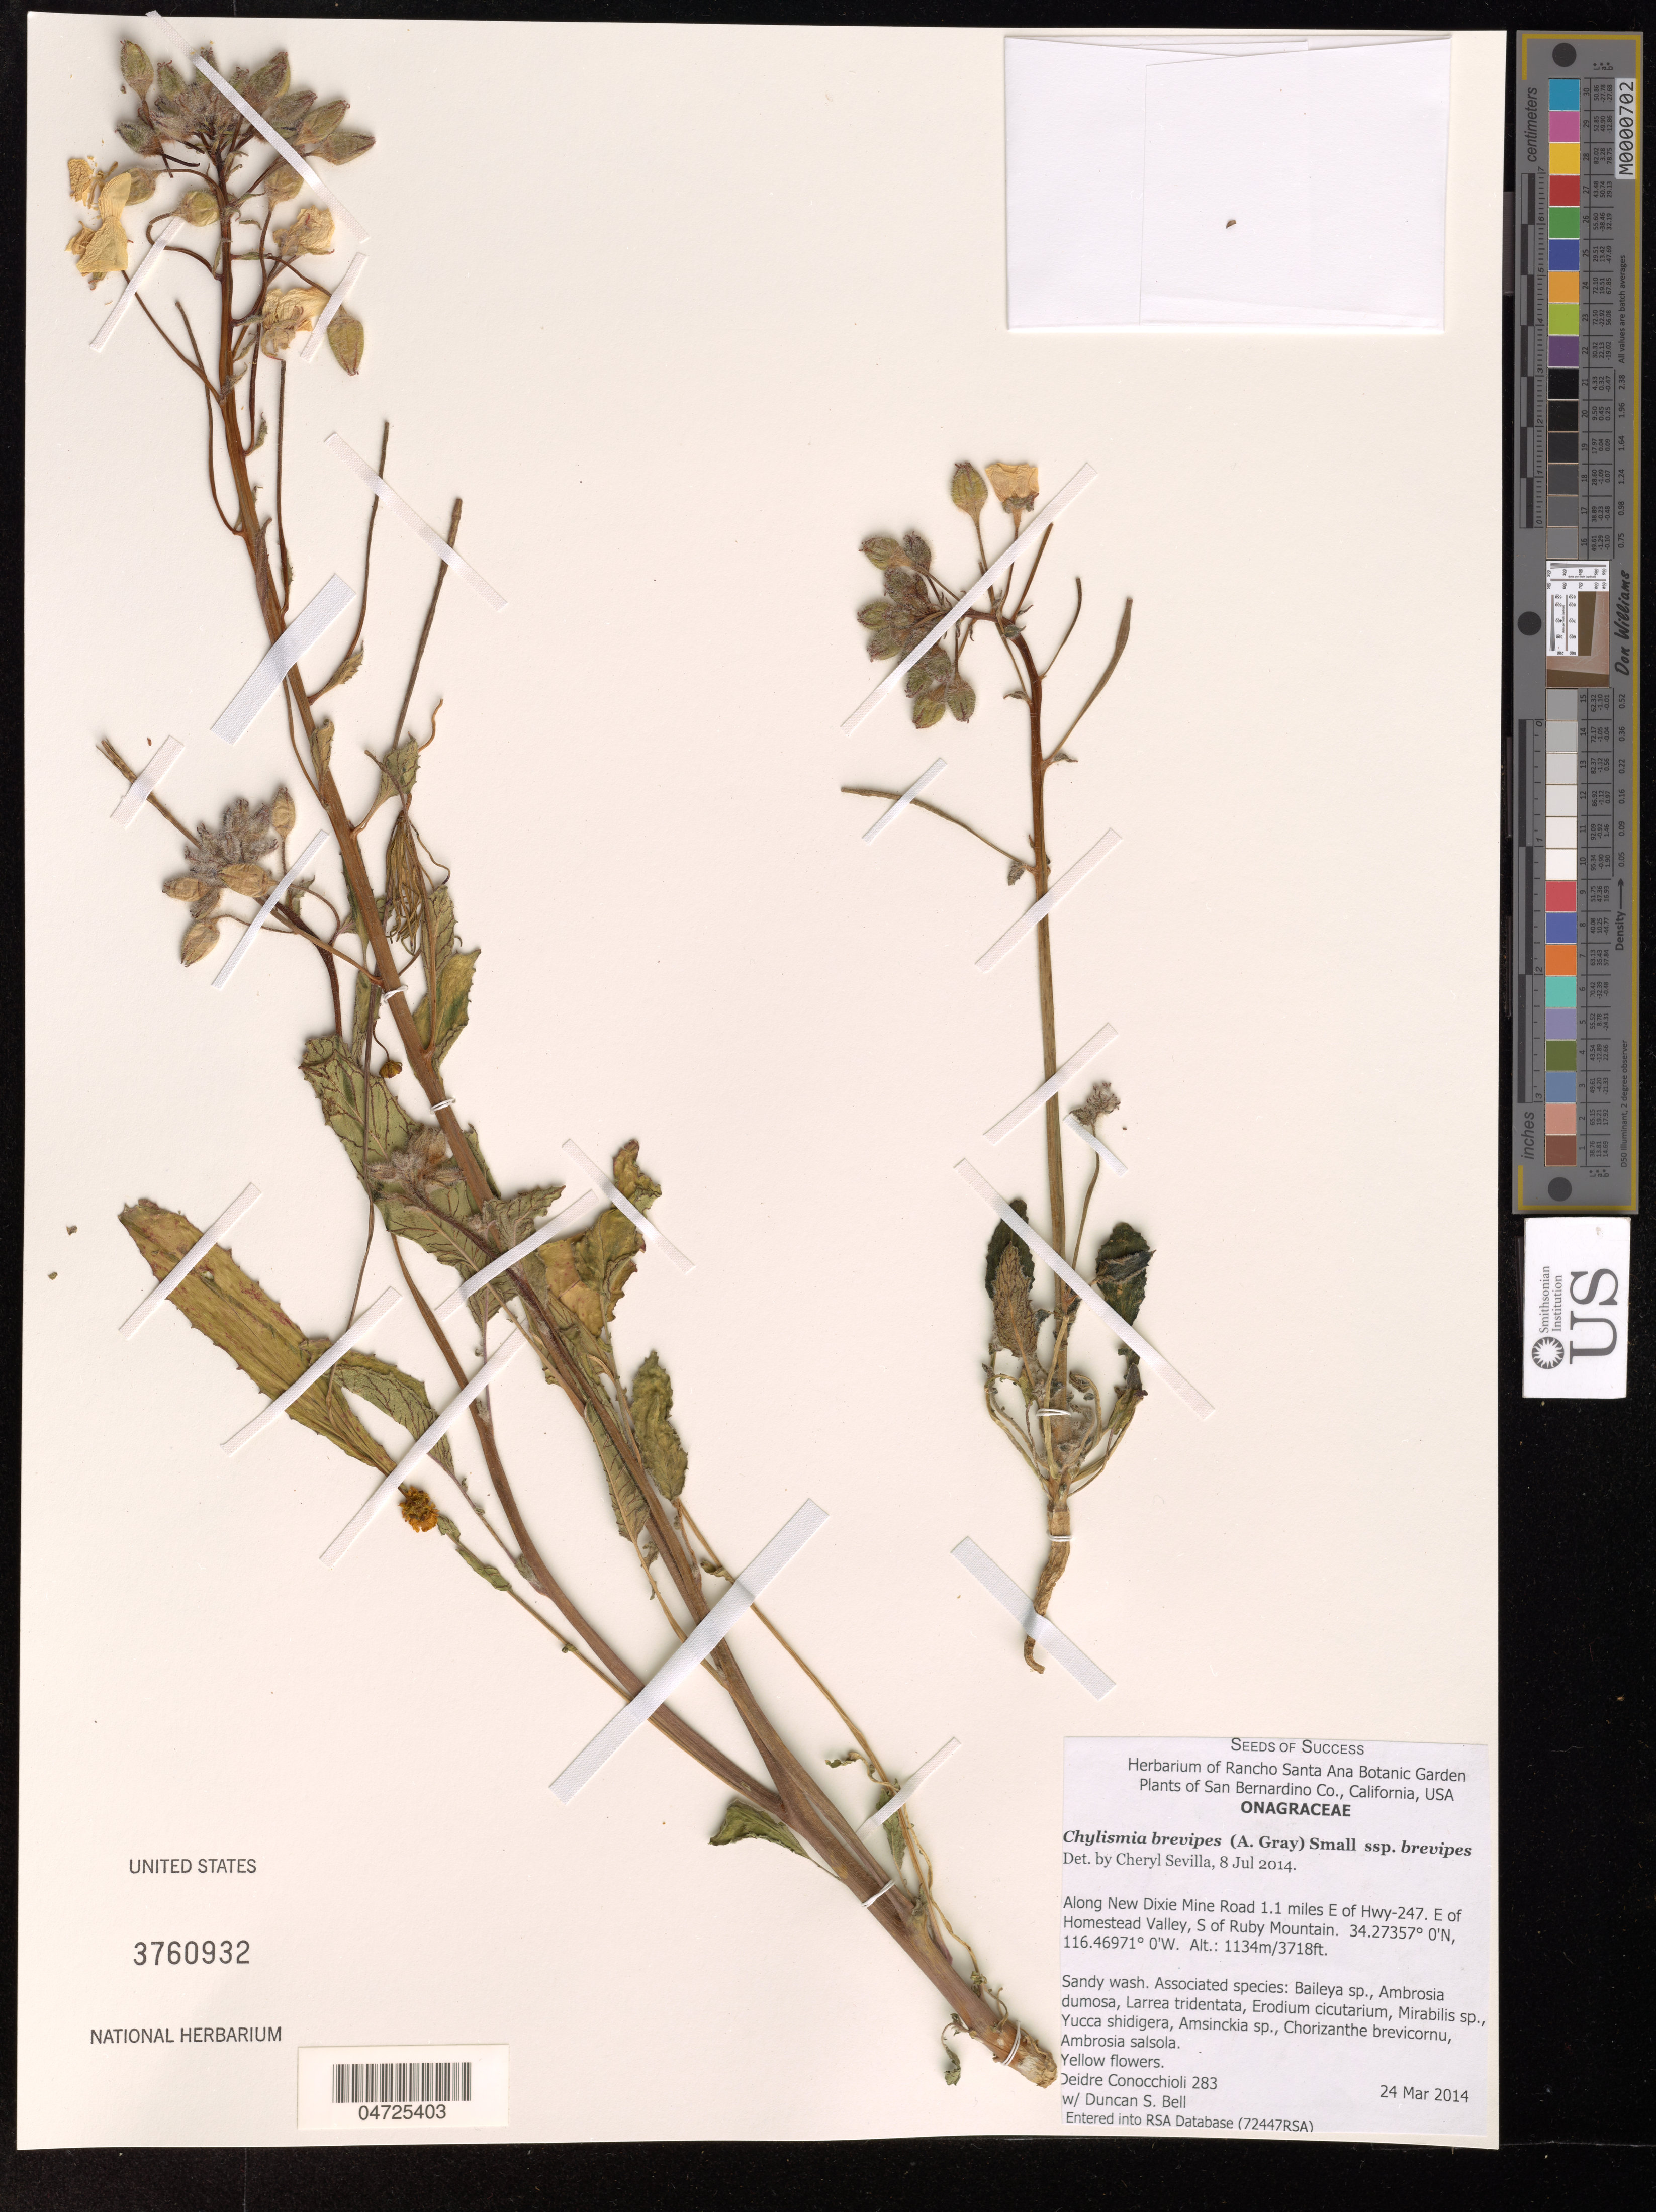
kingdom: Plantae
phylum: Tracheophyta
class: Magnoliopsida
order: Myrtales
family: Onagraceae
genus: Chylismia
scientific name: Chylismia brevipes subsp. brevipes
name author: (A. Gray) Small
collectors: D. Conocchioli & D. S. Bell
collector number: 283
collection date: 2014-03-24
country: United States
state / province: California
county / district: San Bernardino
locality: Along New Dixie Mine Road 1.1 mi. E of Hwy 247. E of Homestead Valley, S of Ruby Mt.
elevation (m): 1133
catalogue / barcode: US 3760932